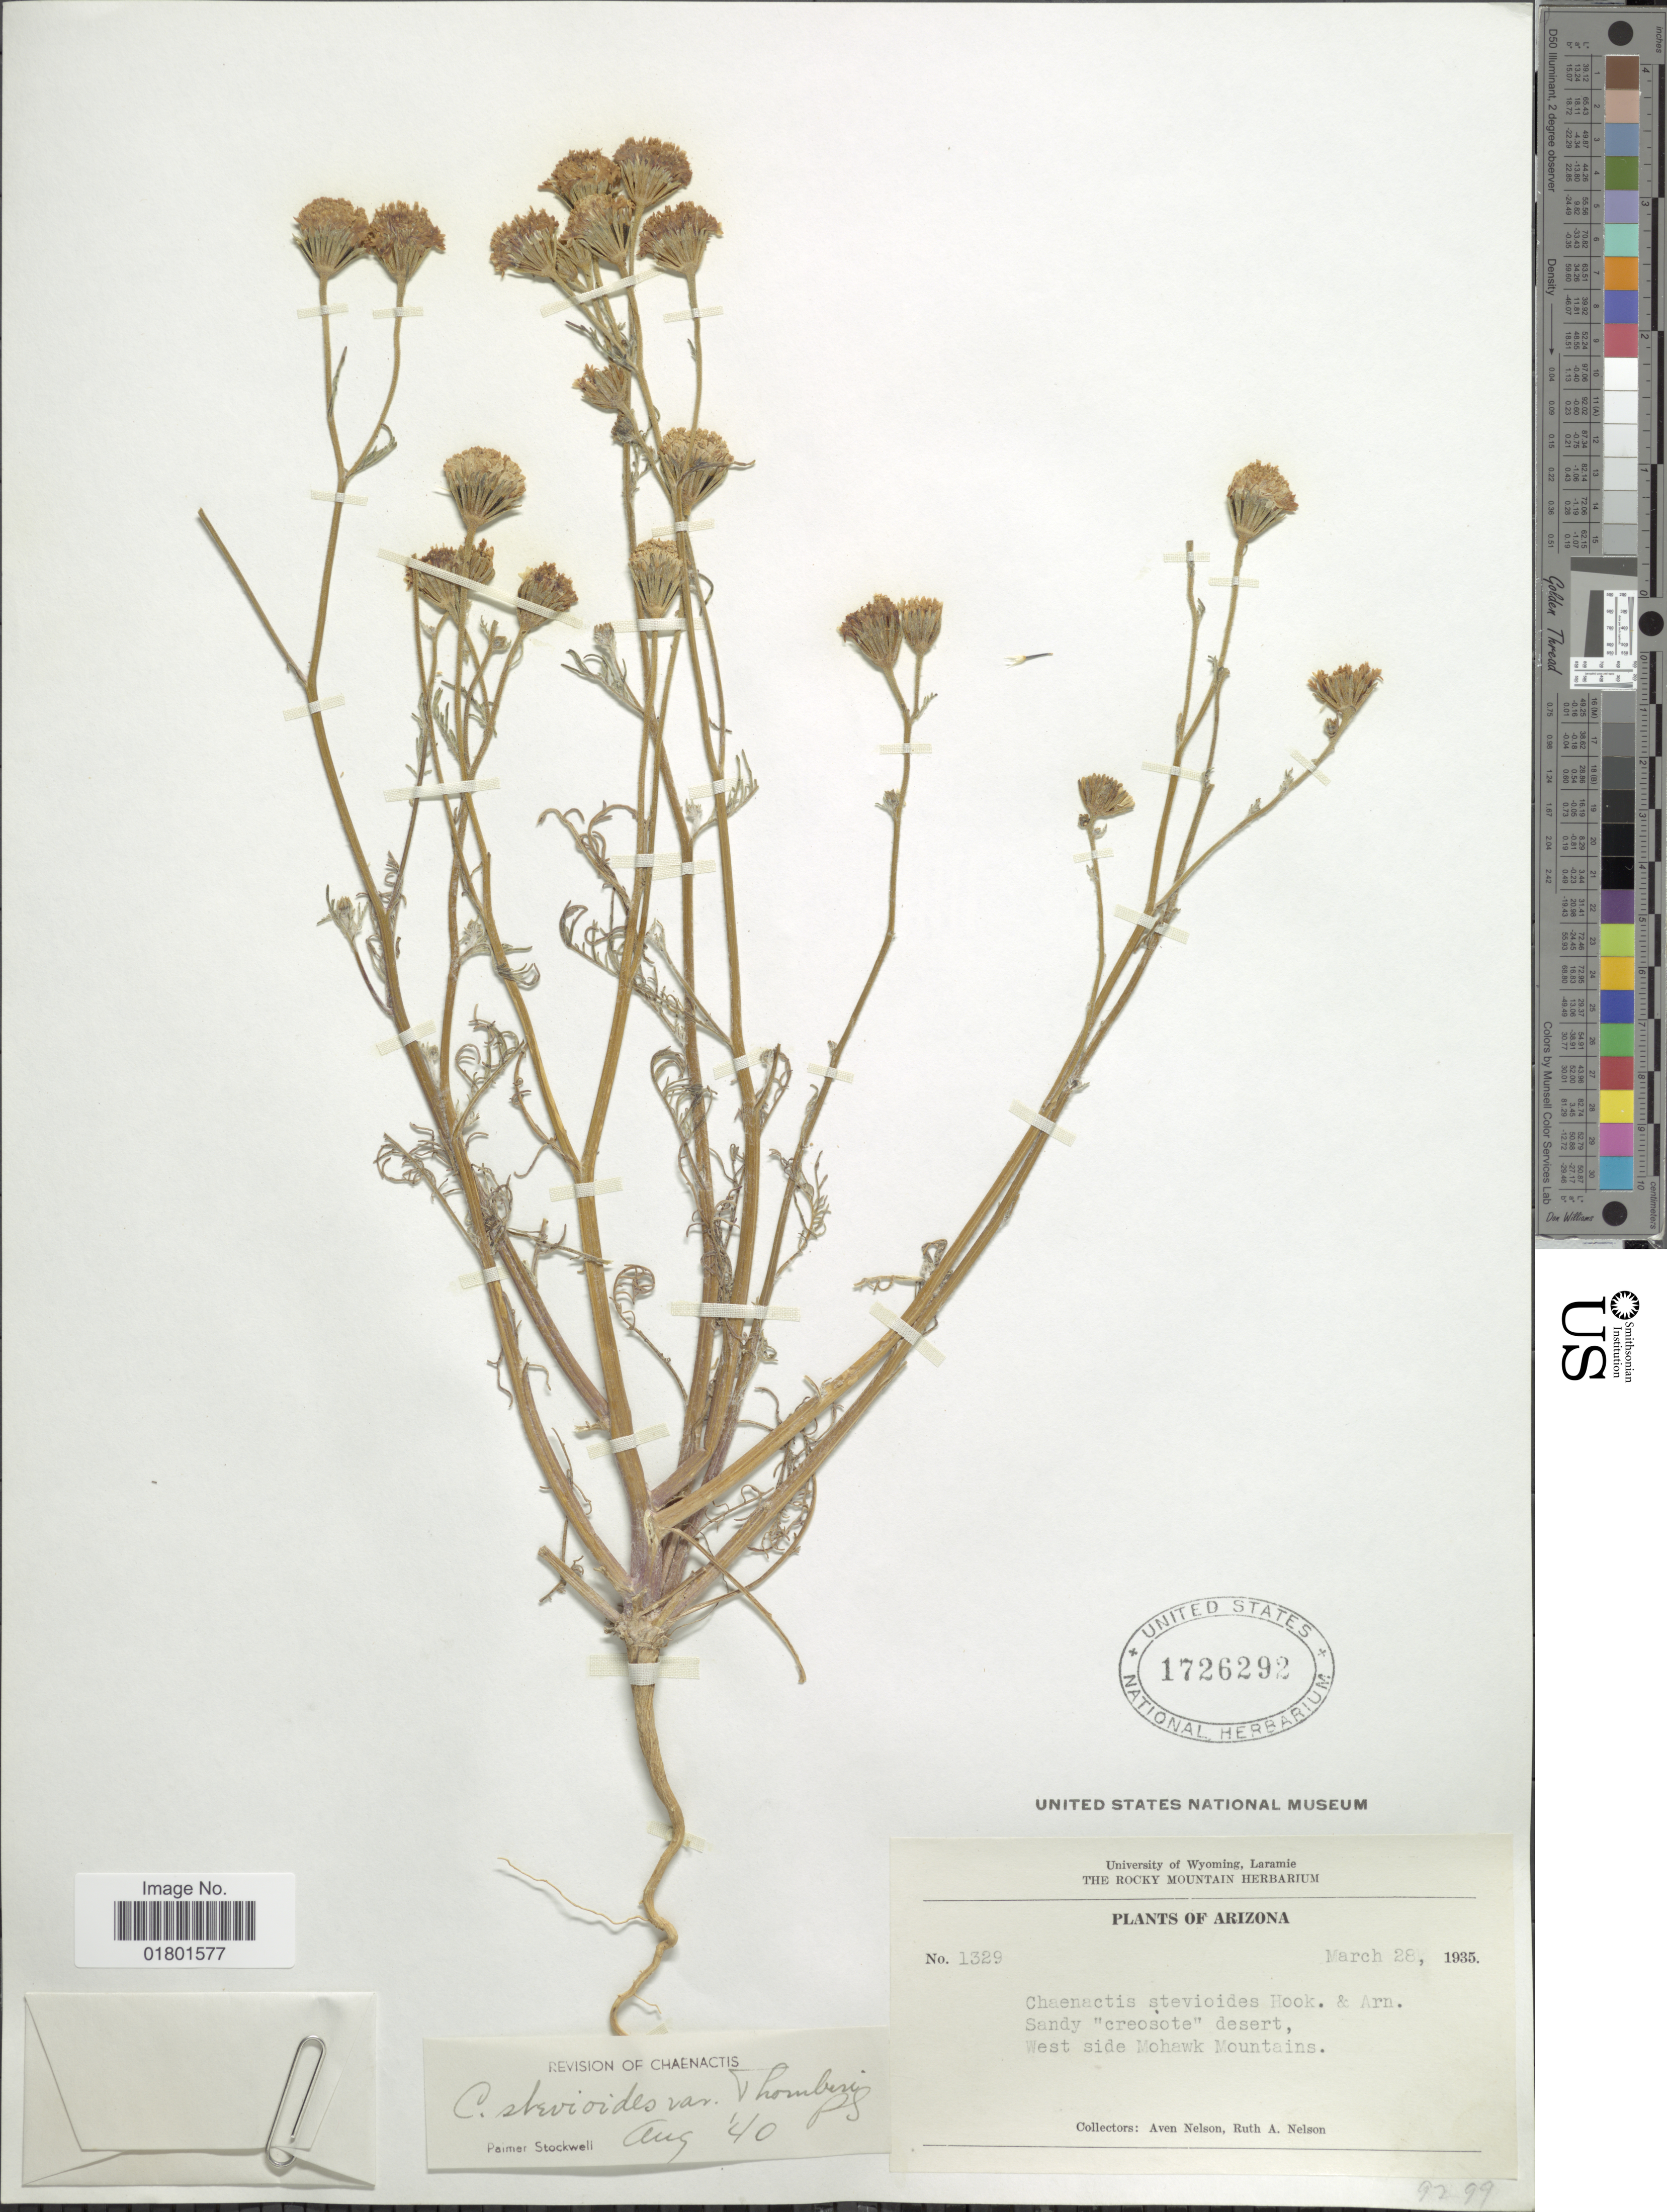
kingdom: Plantae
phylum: Tracheophyta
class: Magnoliopsida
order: Asterales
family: Asteraceae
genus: Chaenactis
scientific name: Chaenactis stevioides var. thornberi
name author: Stockw.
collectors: A. Nelson & R. A. Nelson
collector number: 1329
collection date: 1935-03-28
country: United States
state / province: Arizona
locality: West side Mohawk Mountains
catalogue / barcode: US 1726292